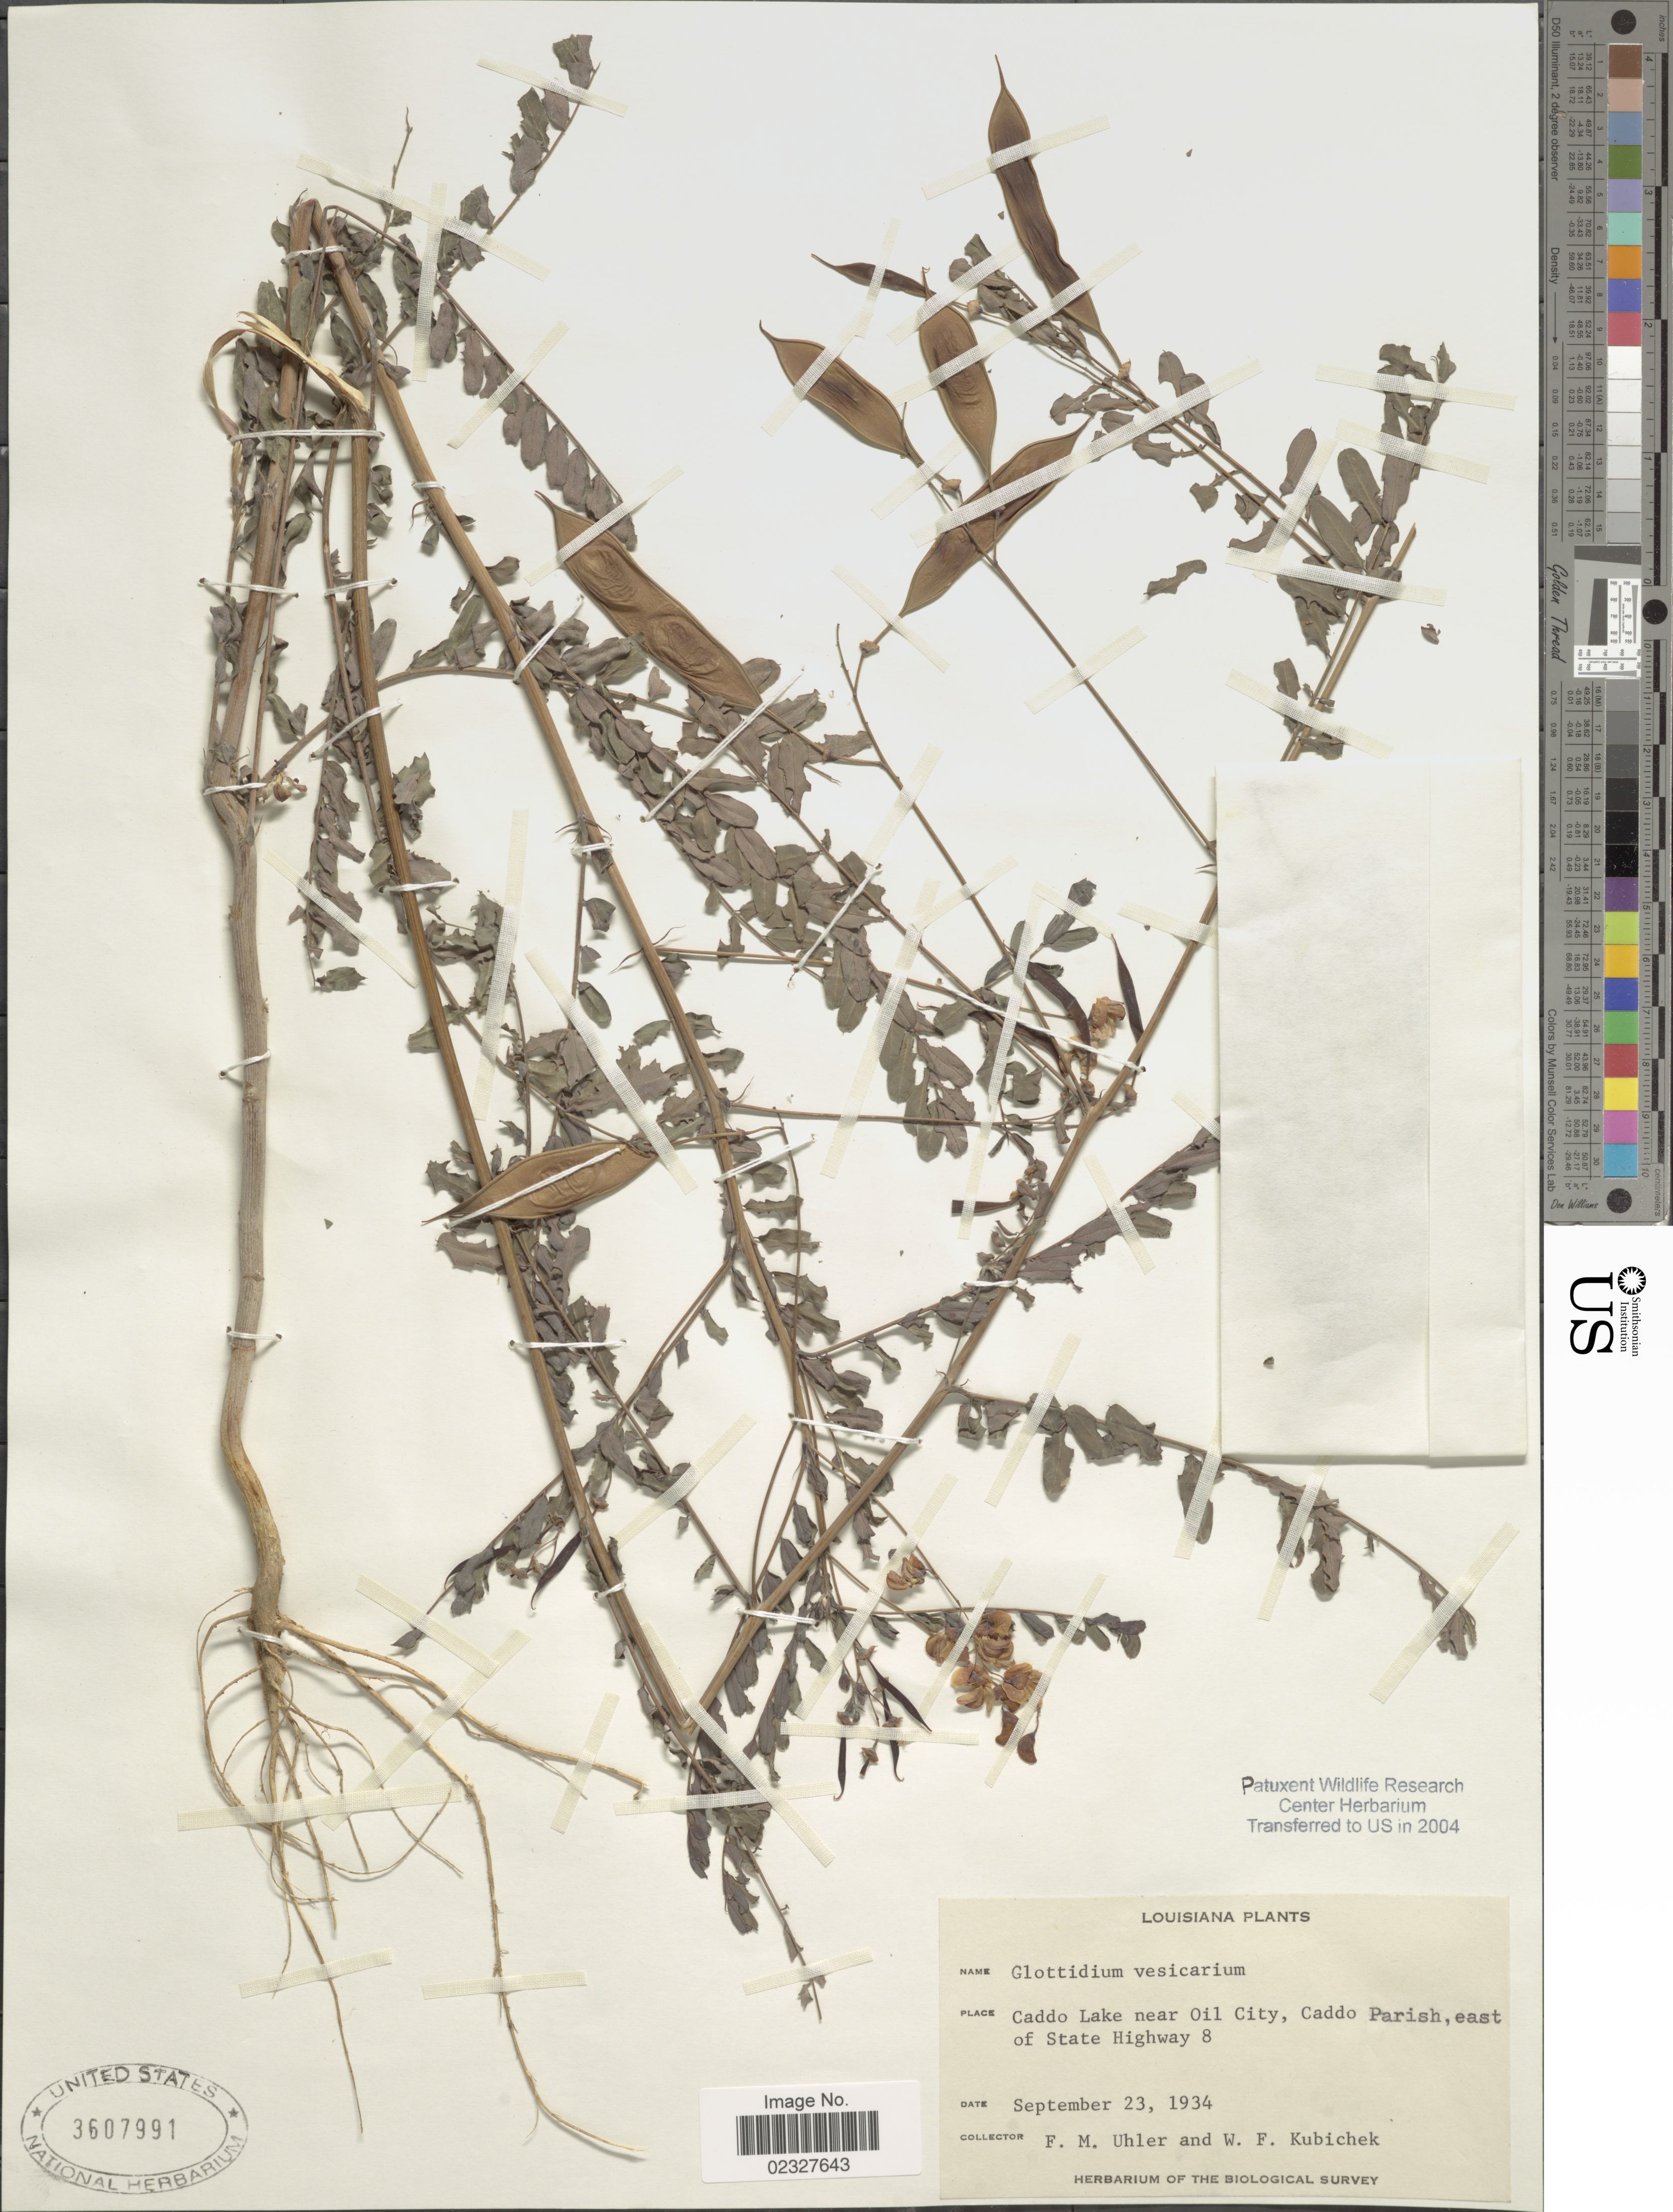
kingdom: Plantae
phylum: Tracheophyta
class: Magnoliopsida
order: Fabales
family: Fabaceae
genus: Sesbania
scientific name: Sesbania vesicaria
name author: (Jacq.) Elliott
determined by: Strong, Mark T., (BOT), Smithsonian Institution - National Museum of Natural History (UNITED STATES)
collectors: F. M. Uhler & W. Kubichek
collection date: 1934-09-23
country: United States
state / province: Louisiana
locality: Caddo Lake near Oil City, Caddp Parish, east of State Highway 8.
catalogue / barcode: US 3607991